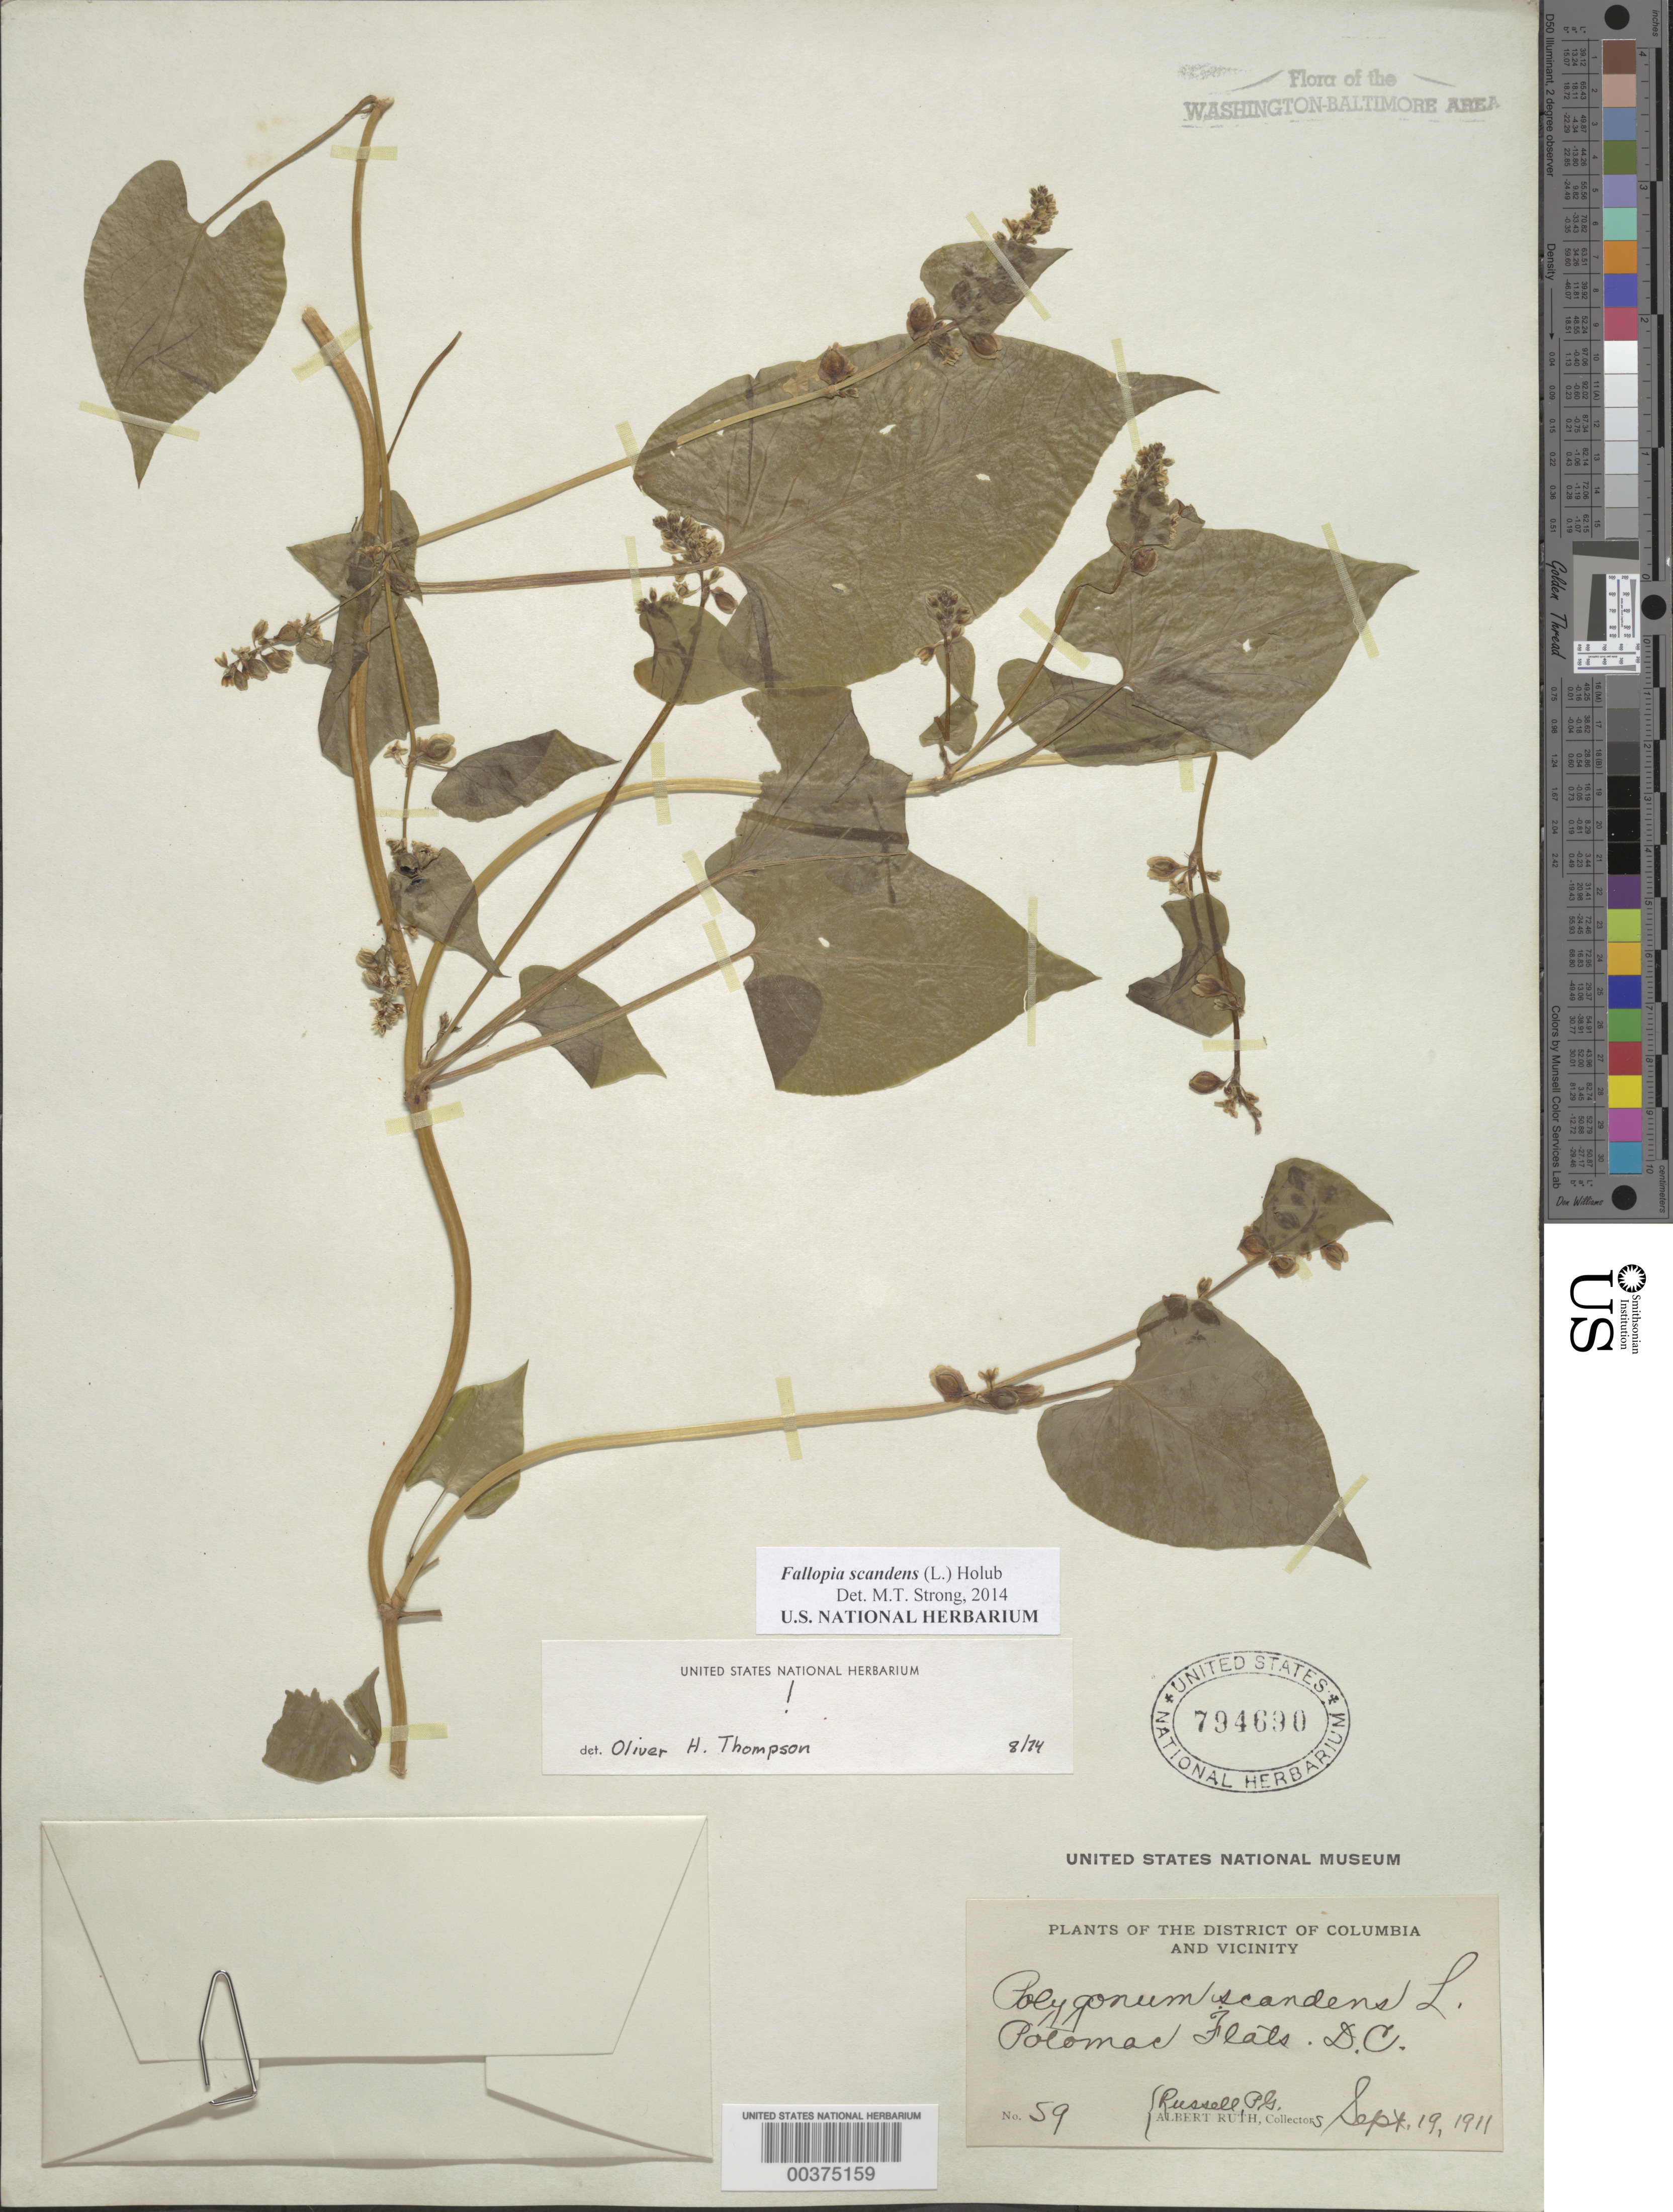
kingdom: Plantae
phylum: Tracheophyta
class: Magnoliopsida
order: Caryophyllales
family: Polygonaceae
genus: Fallopia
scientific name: Fallopia scandens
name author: (L.) Holub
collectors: A. Ruth & P. G. Russell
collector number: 59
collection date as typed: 19 Sep 1911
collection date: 1911-09-19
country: United States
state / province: District of Columbia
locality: Potomac Flats C. and O. Canal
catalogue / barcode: US 794690